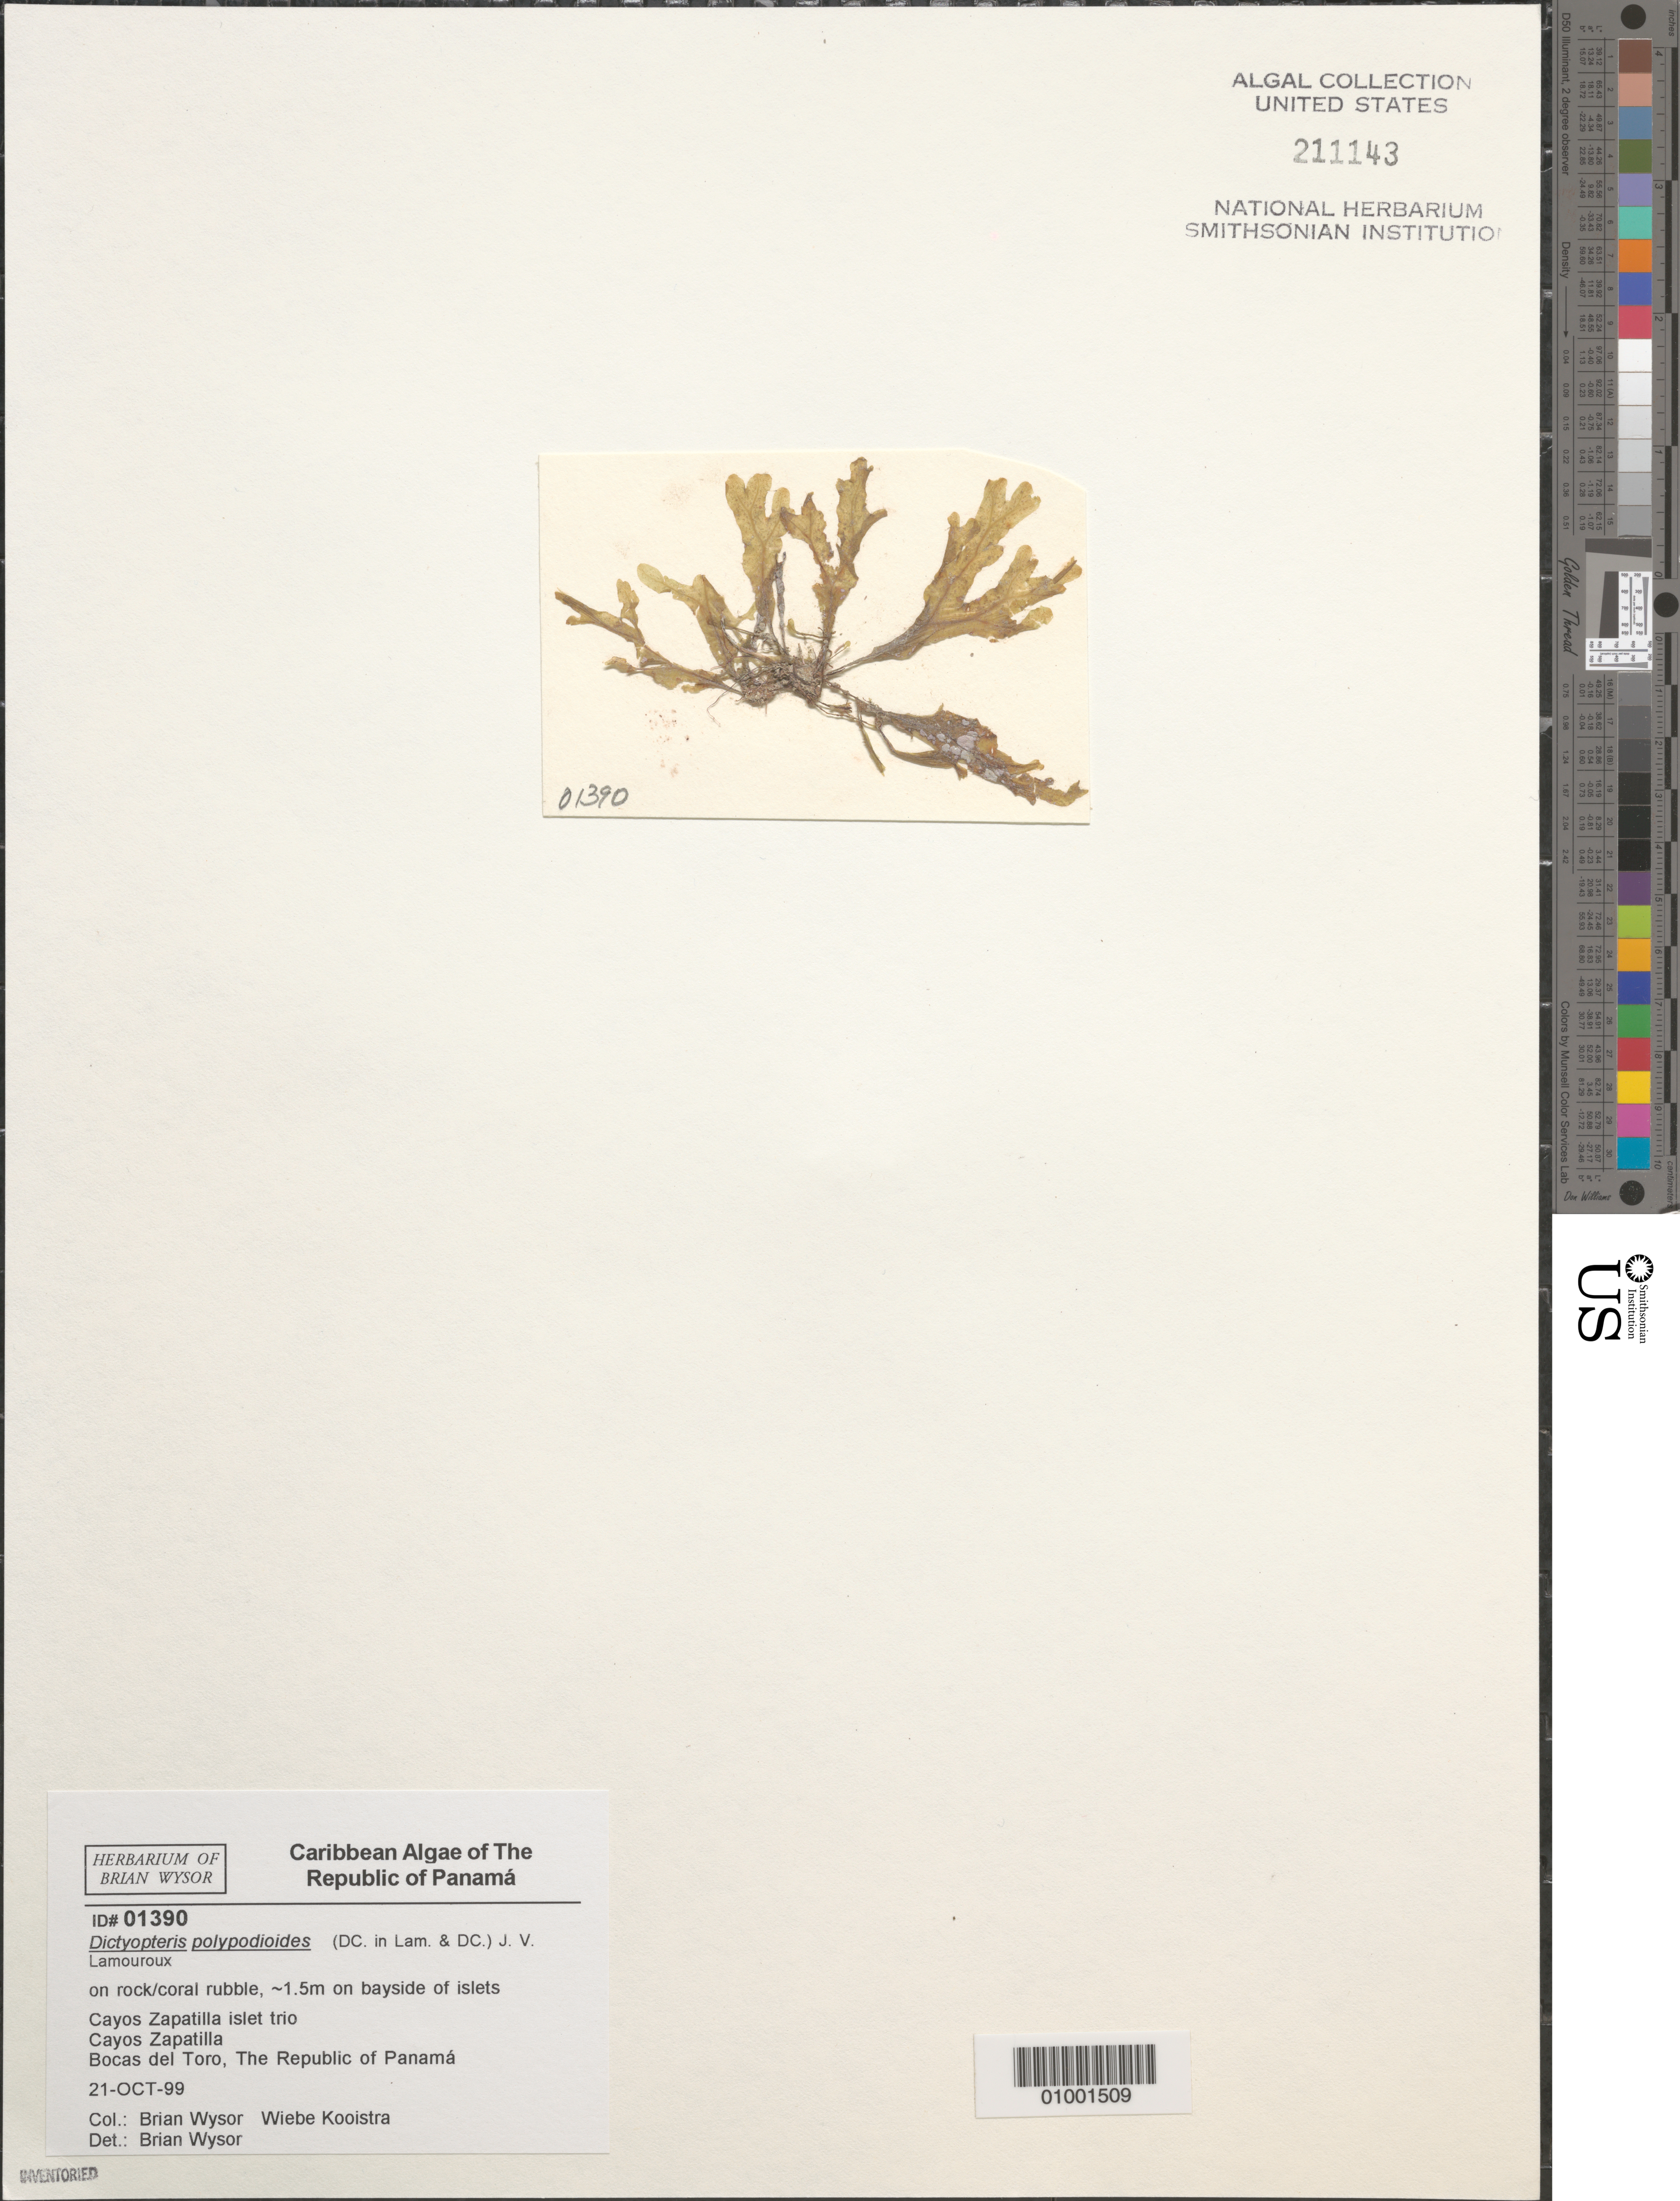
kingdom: Chromista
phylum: Ochrophyta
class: Phaeophyceae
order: Dictyotales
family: Dictyotaceae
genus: Dictyopteris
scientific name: Dictyopteris polypodioides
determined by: Wysor, B.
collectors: B. Wysor & W. Kooistra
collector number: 01390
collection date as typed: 21 Oct 1999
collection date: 1999-10-21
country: Panama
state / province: Bocas del Toro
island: Cayos Zapatilla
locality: Islet trio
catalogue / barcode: US 211143